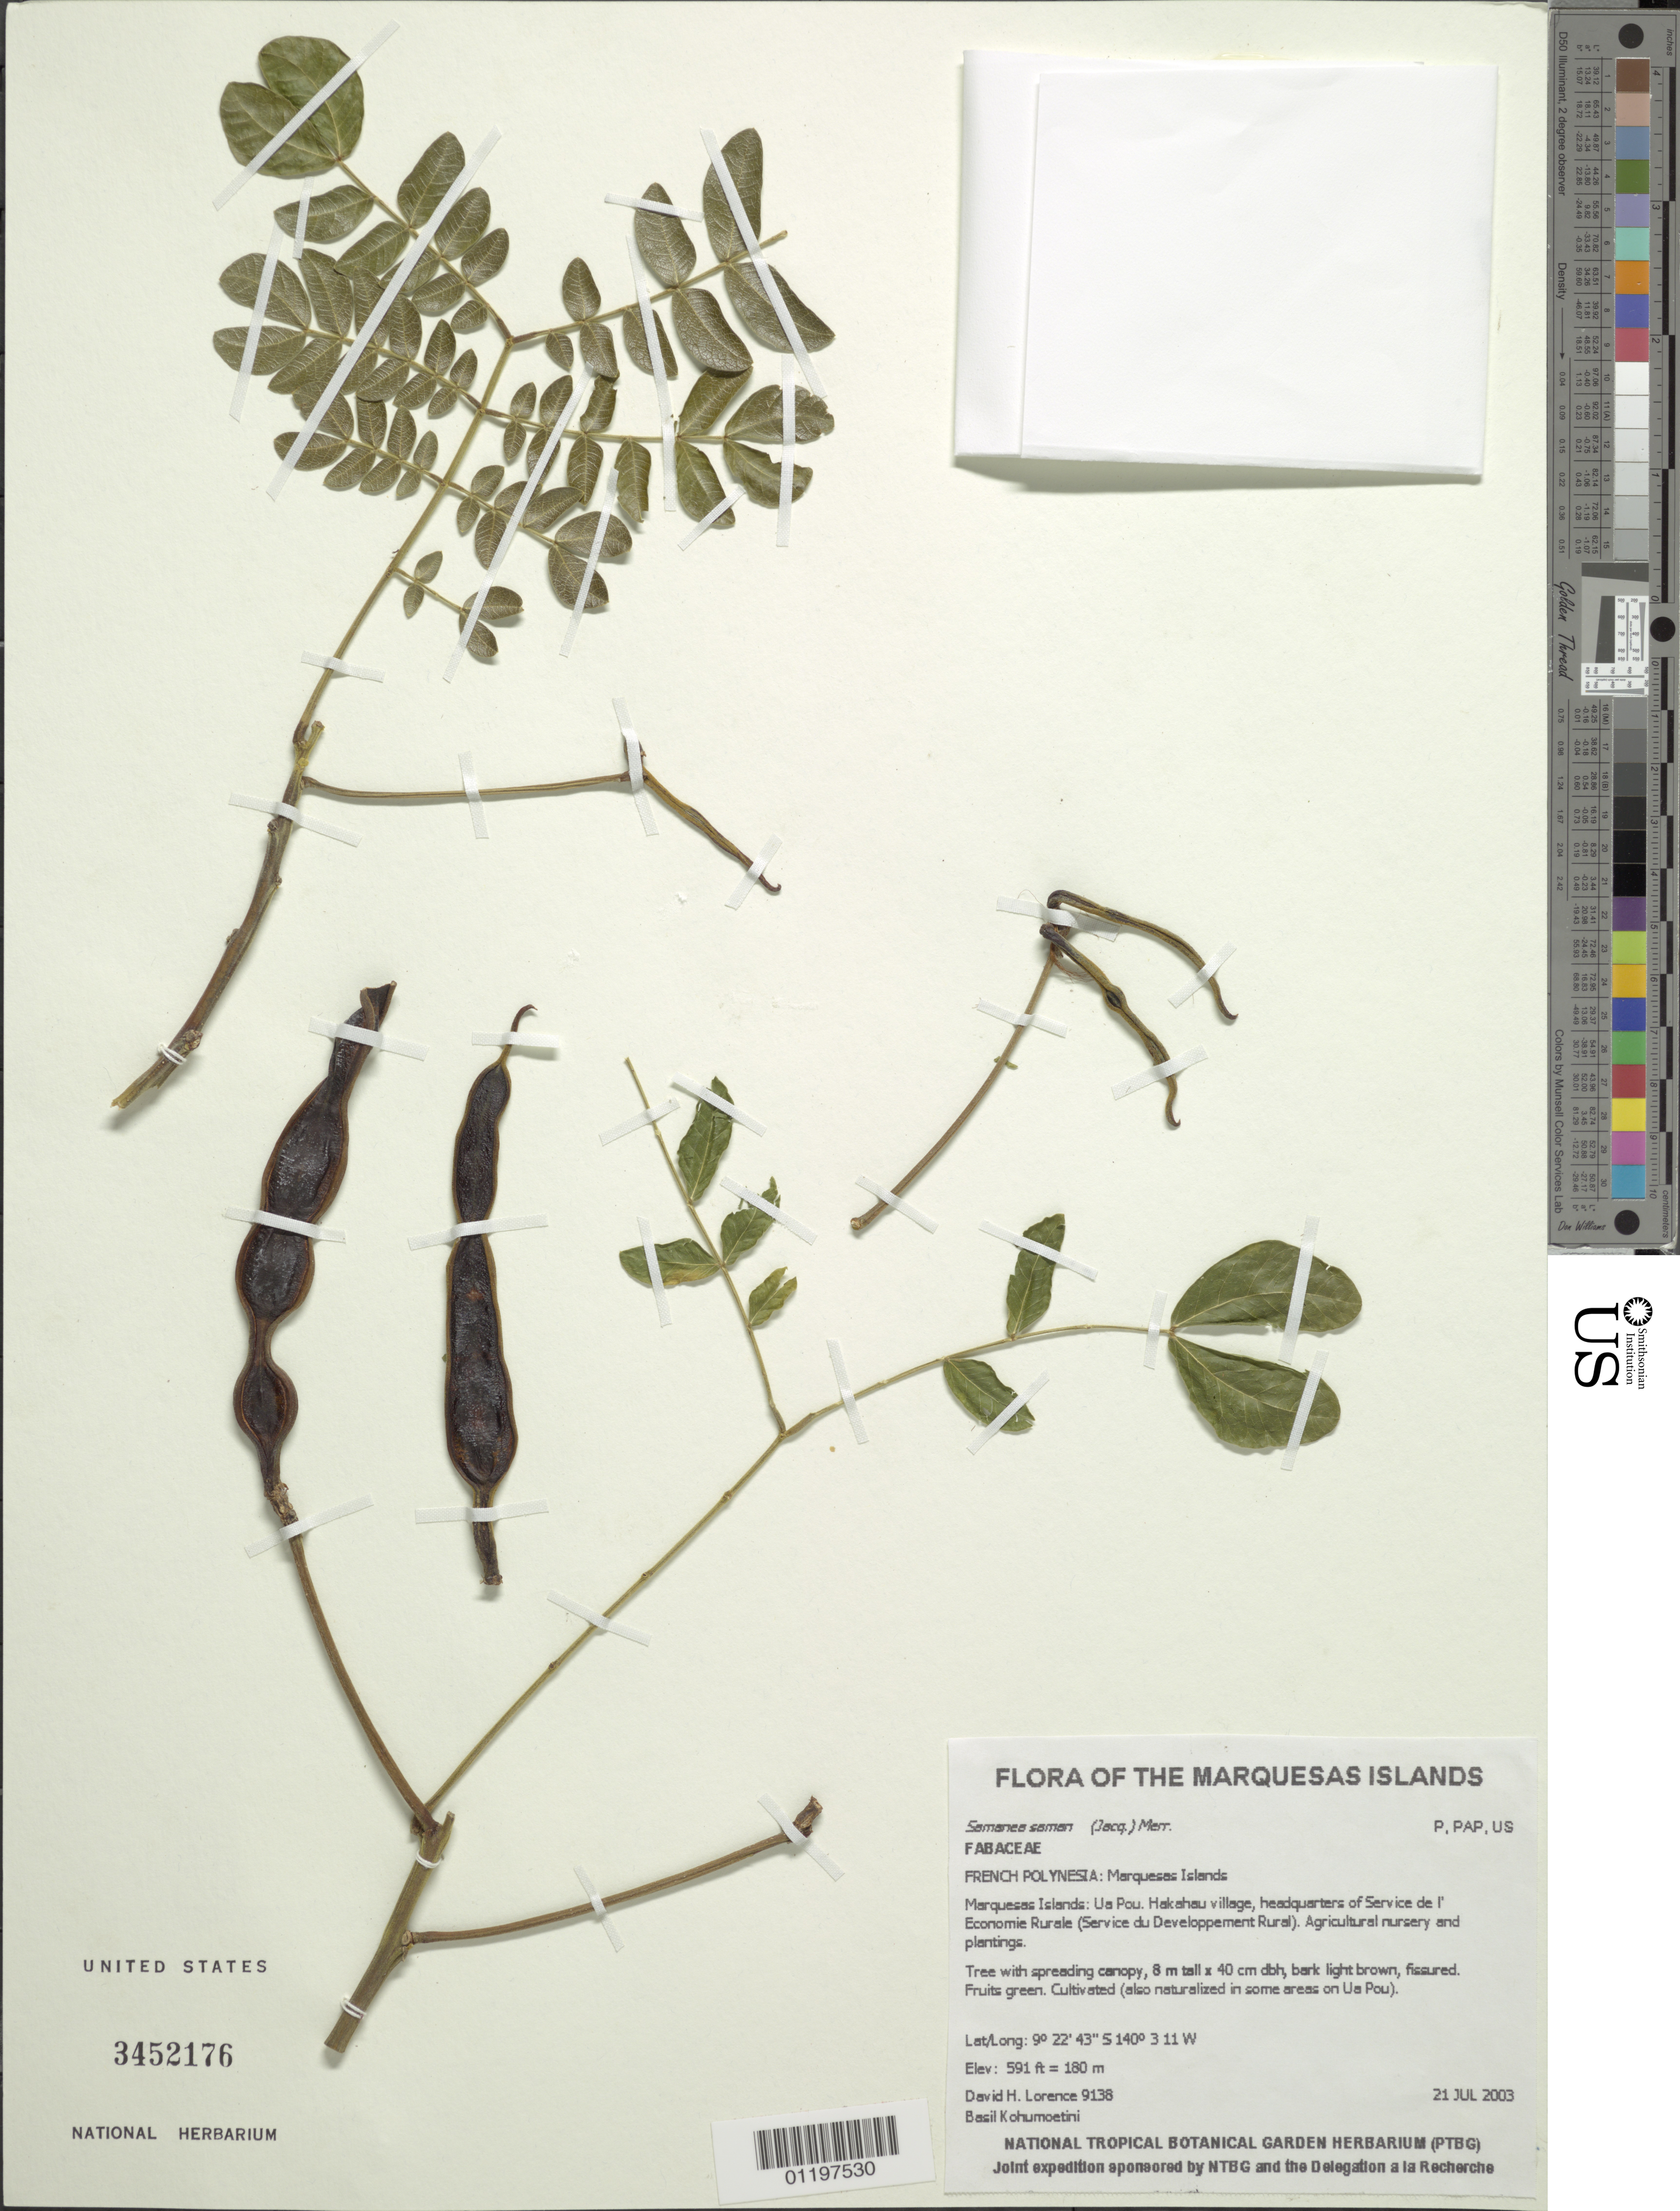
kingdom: Plantae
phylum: Tracheophyta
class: Magnoliopsida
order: Fabales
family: Fabaceae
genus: Samanea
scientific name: Samanea saman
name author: (Jacq.) Merr.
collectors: D. Lorence & B. Kohumoetini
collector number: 9138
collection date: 2003-07-21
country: French Polynesia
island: Ua Pou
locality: Hakahau village, headquarters of Service de l' Economie Rurale (Service du Developpement Rural)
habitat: Agricultural nursery and plantings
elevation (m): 180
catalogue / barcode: US 3452176